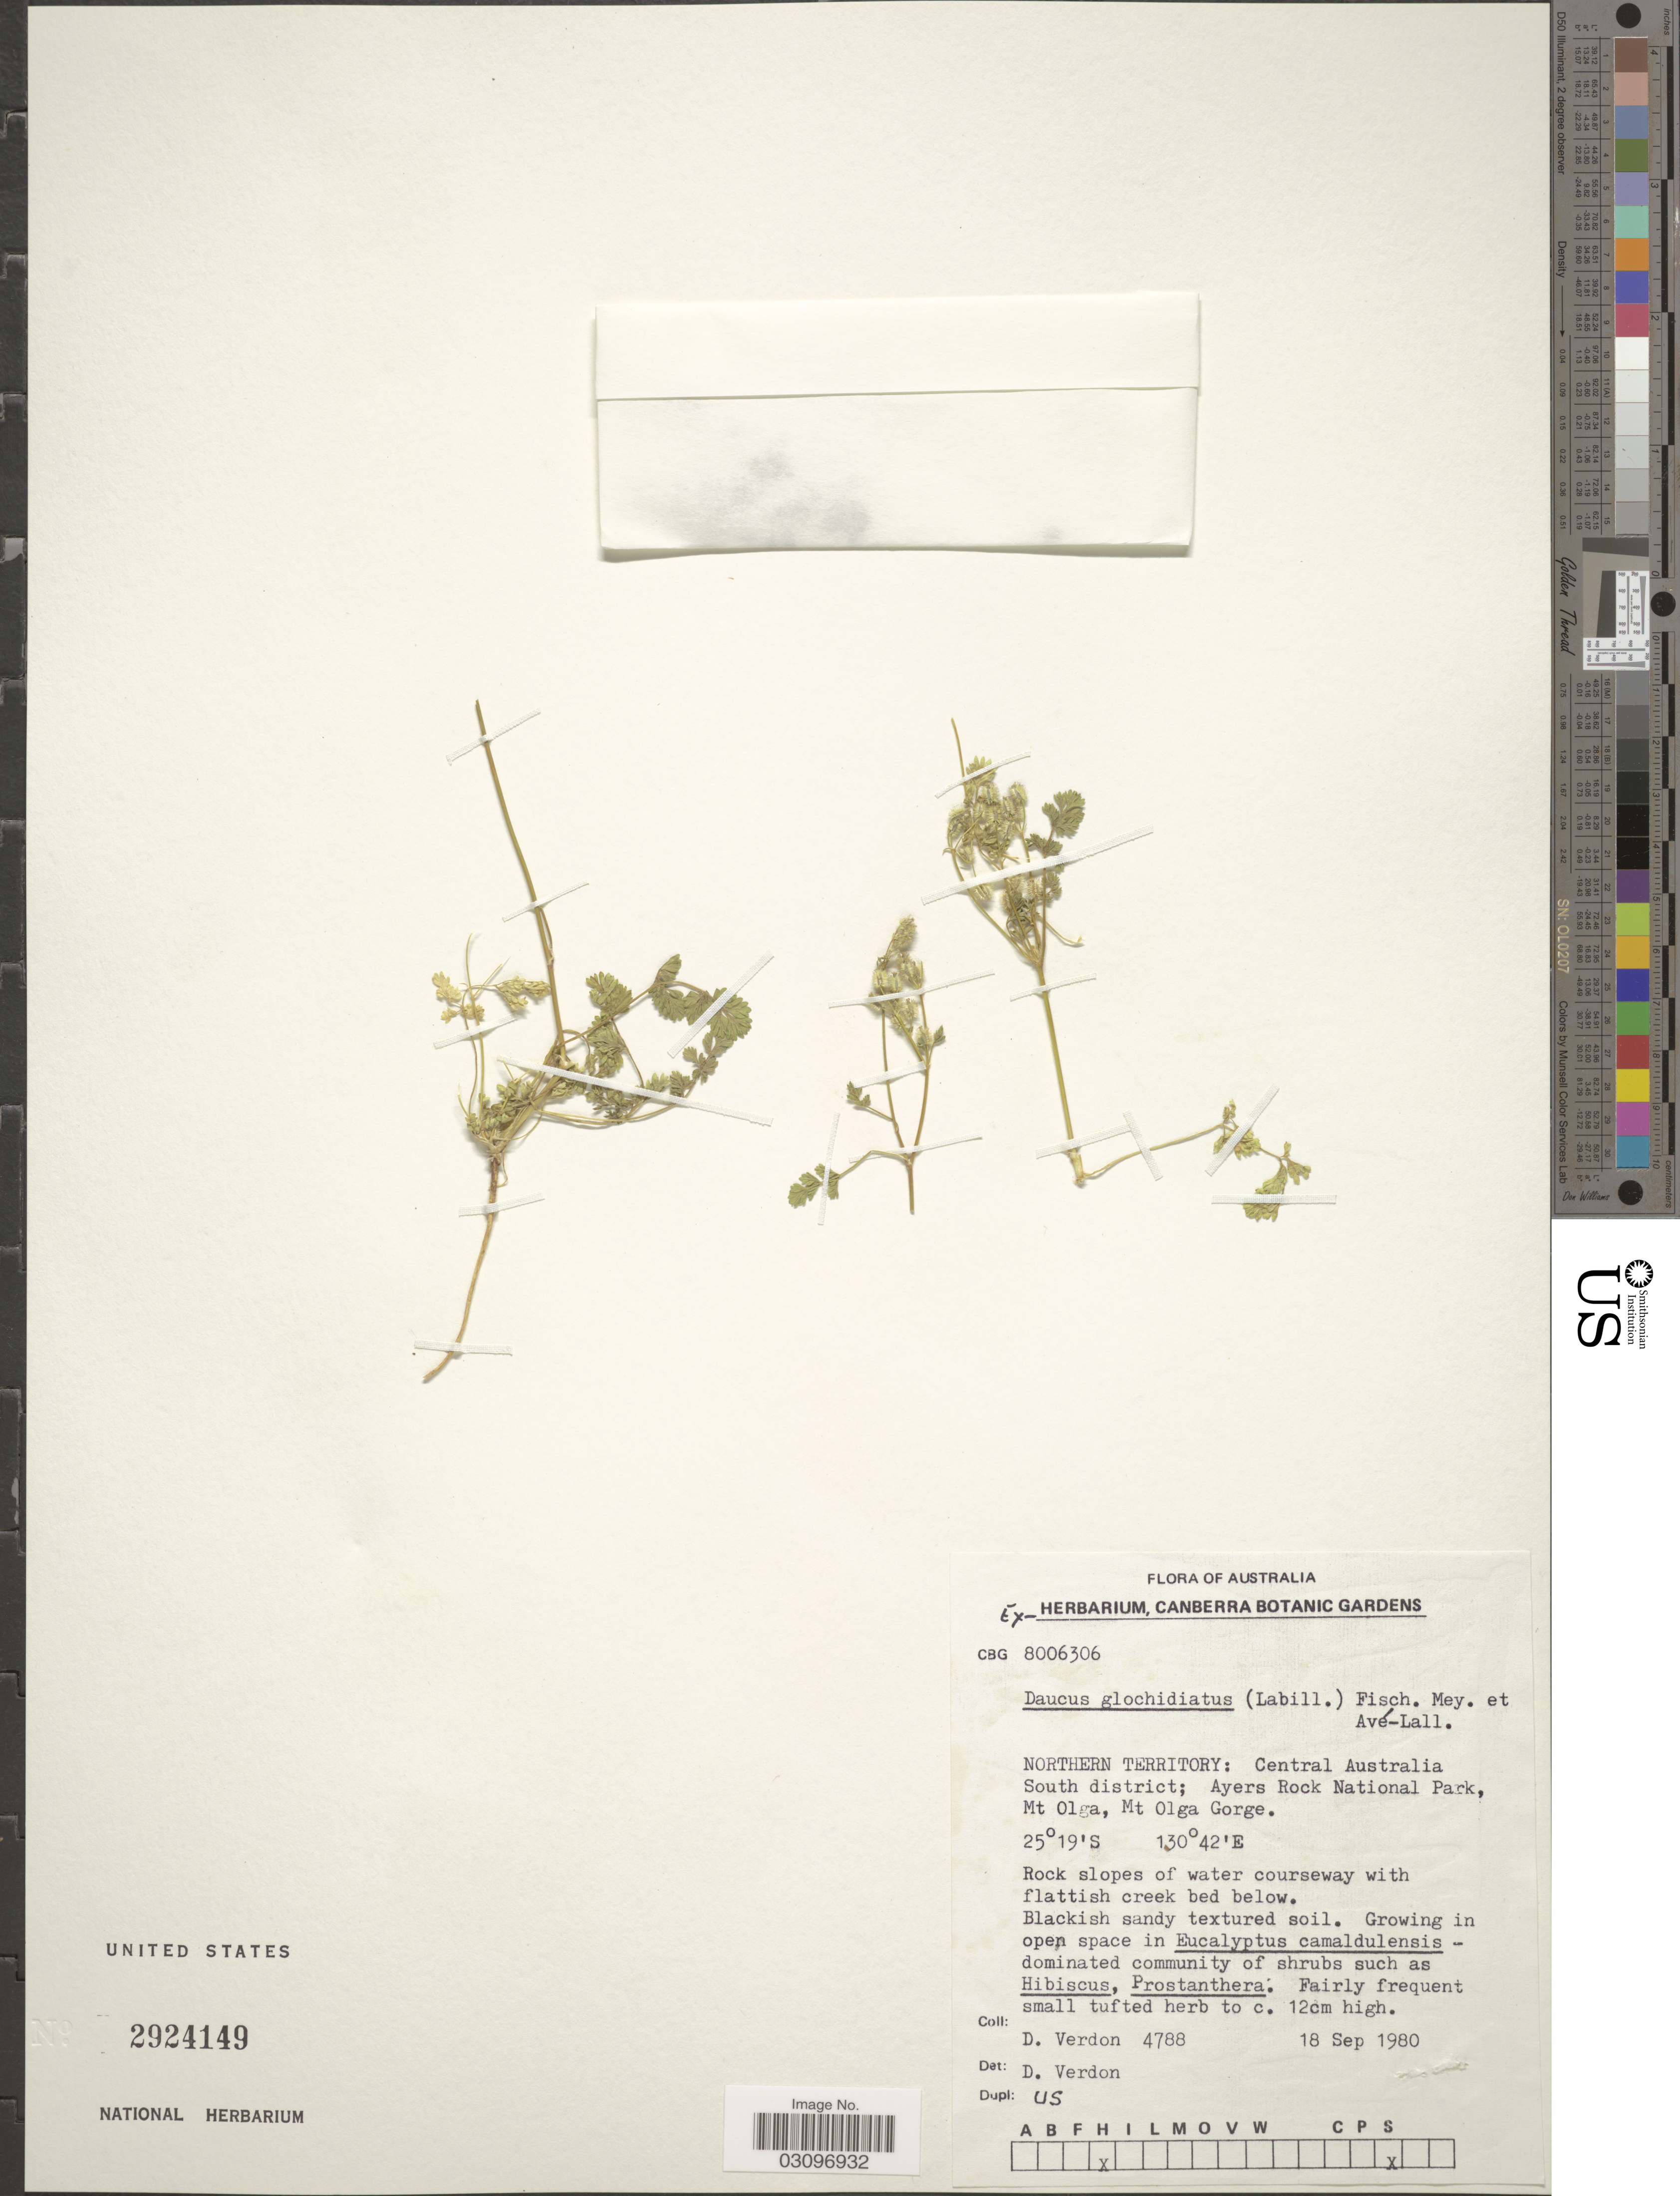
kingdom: Plantae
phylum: Tracheophyta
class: Magnoliopsida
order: Apiales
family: Apiaceae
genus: Daucus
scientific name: Daucus glochidiatus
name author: (Labill.) Fisch. et al.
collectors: D. Verdon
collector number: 4788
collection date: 1980-09-18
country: Australia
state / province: Northern Territory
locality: Central Australia South district; Ayers Rock National Park, Mt Olga, Mt Olga Gorge.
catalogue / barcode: US 2924149